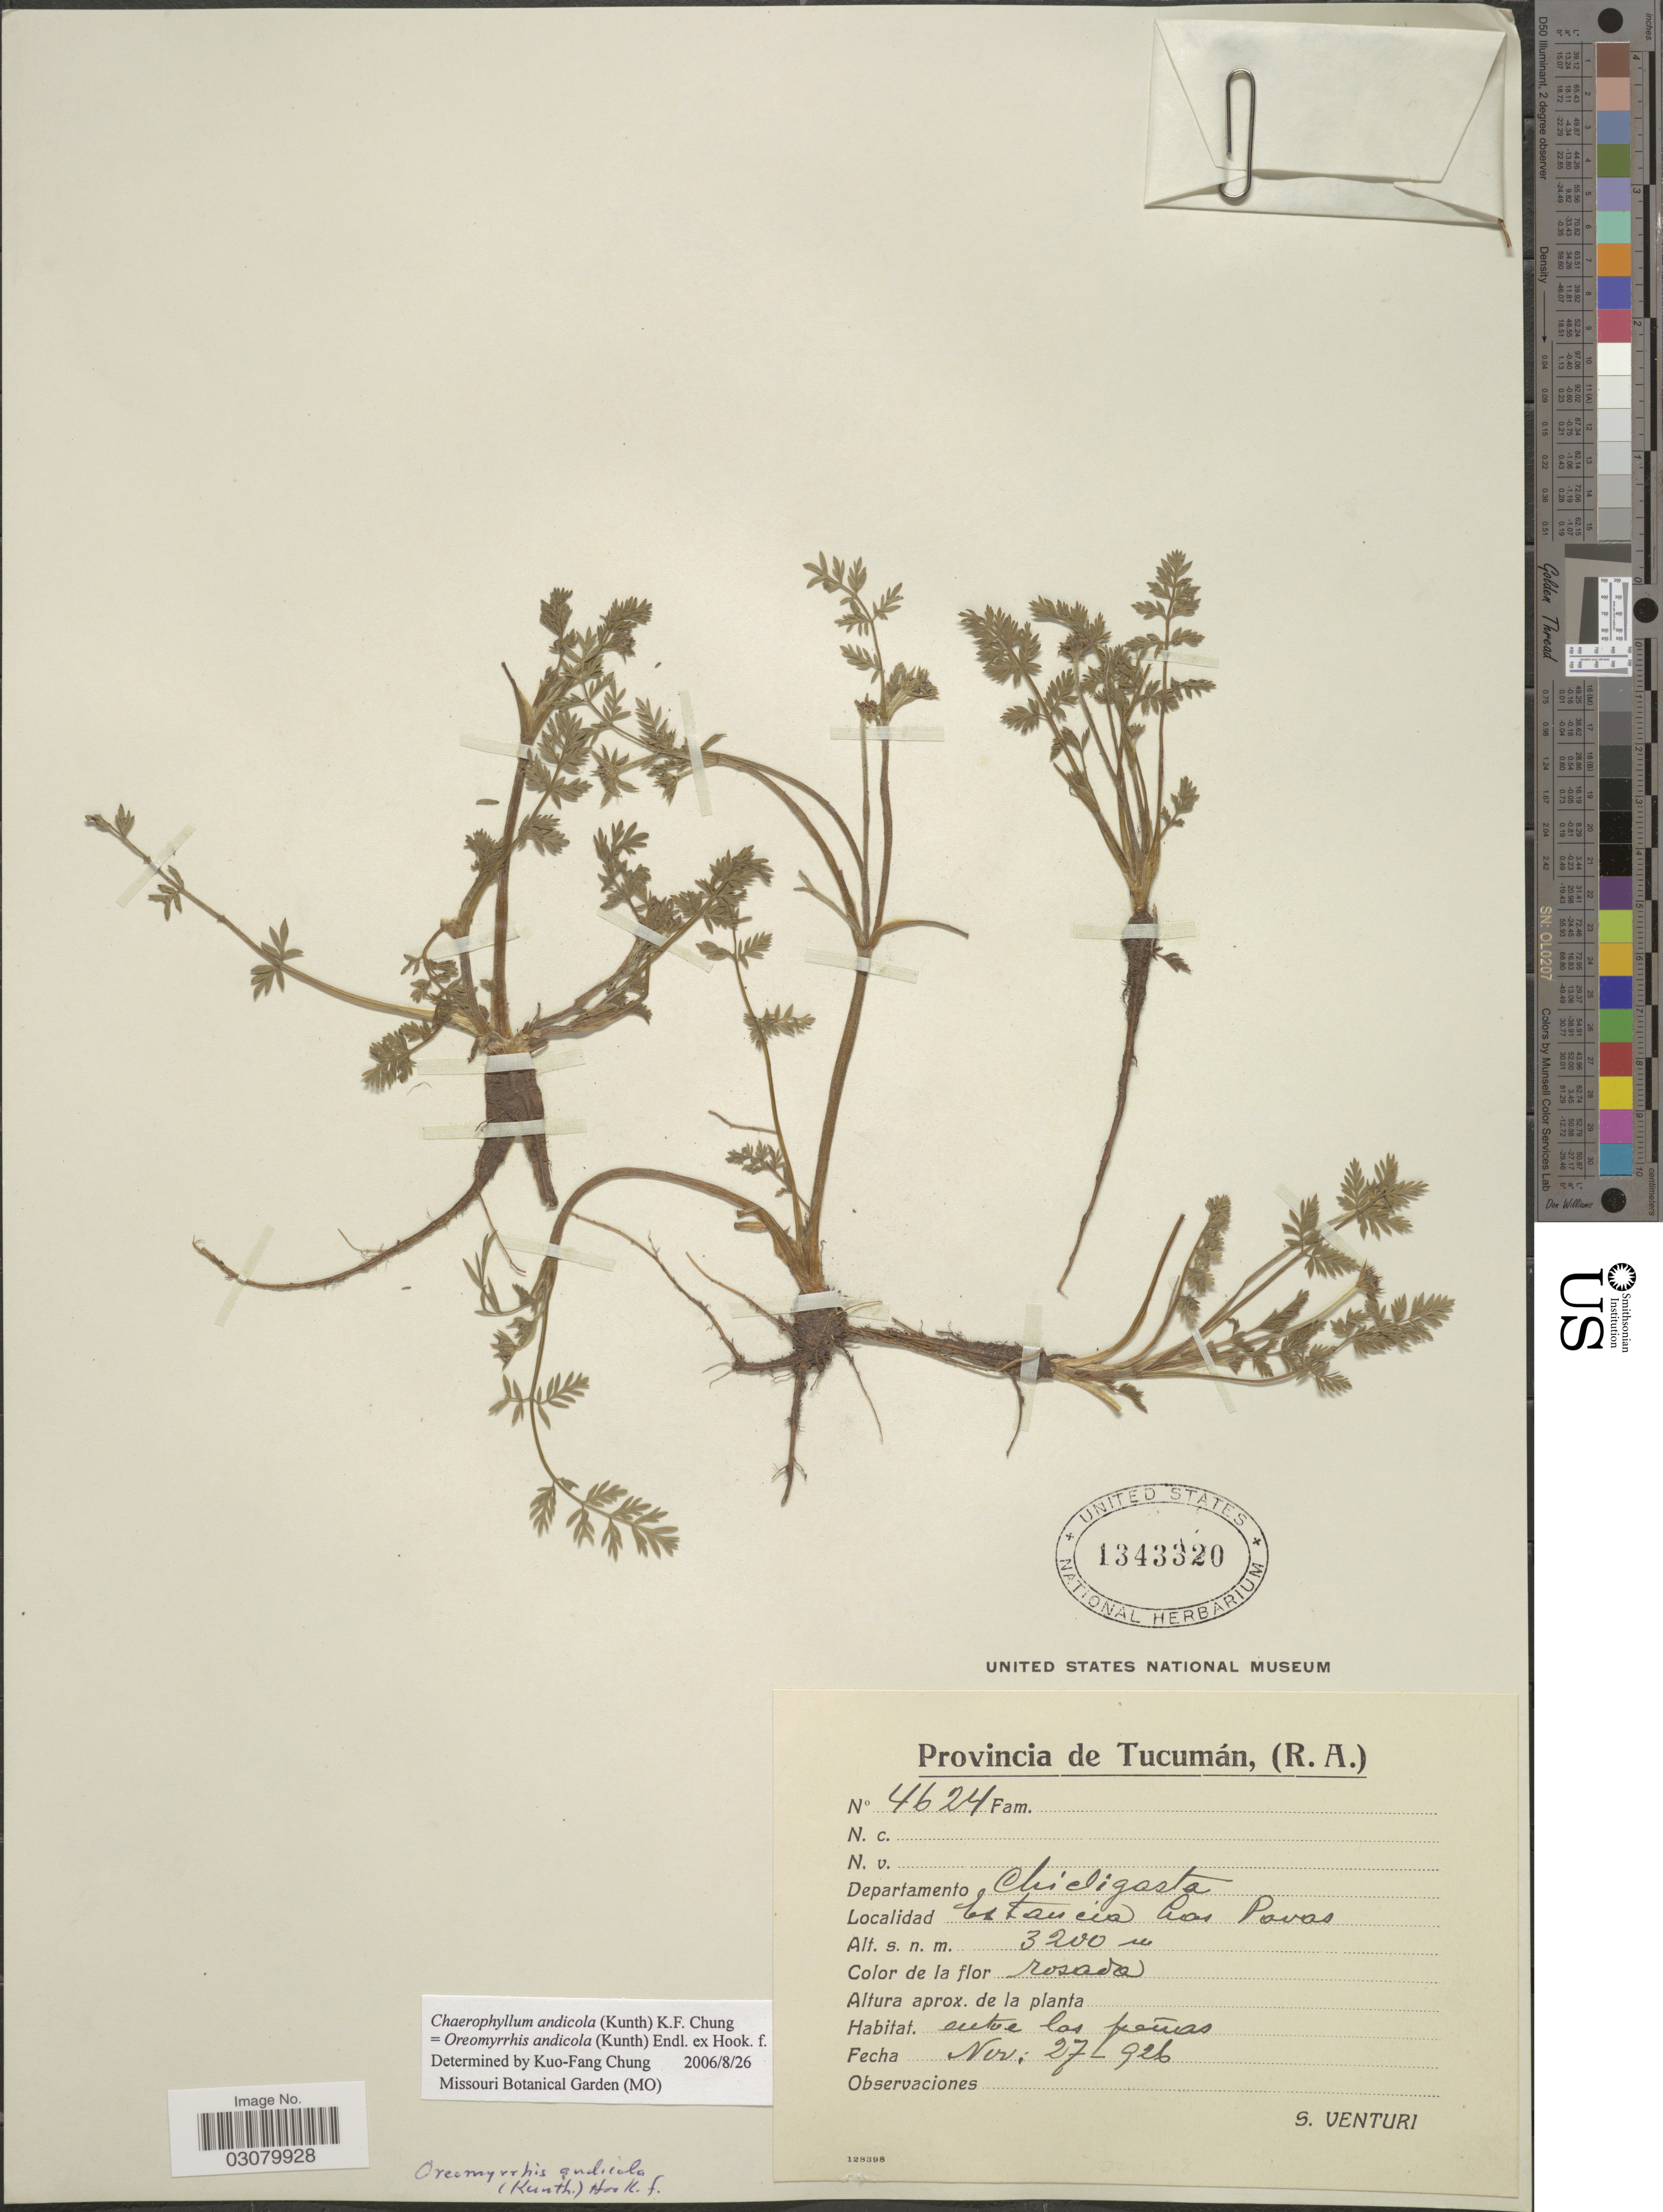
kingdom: Plantae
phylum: Tracheophyta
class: Magnoliopsida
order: Apiales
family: Apiaceae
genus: Oreomyrrhis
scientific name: Oreomyrrhis andicola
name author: (Kunth) Endl. ex Hook. f.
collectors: S. Venturi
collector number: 4624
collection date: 1926-11-27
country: Argentina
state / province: Tucuman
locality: Departamento Chicligasta. Estancia Las Povas.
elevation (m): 3200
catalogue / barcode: US 1343320